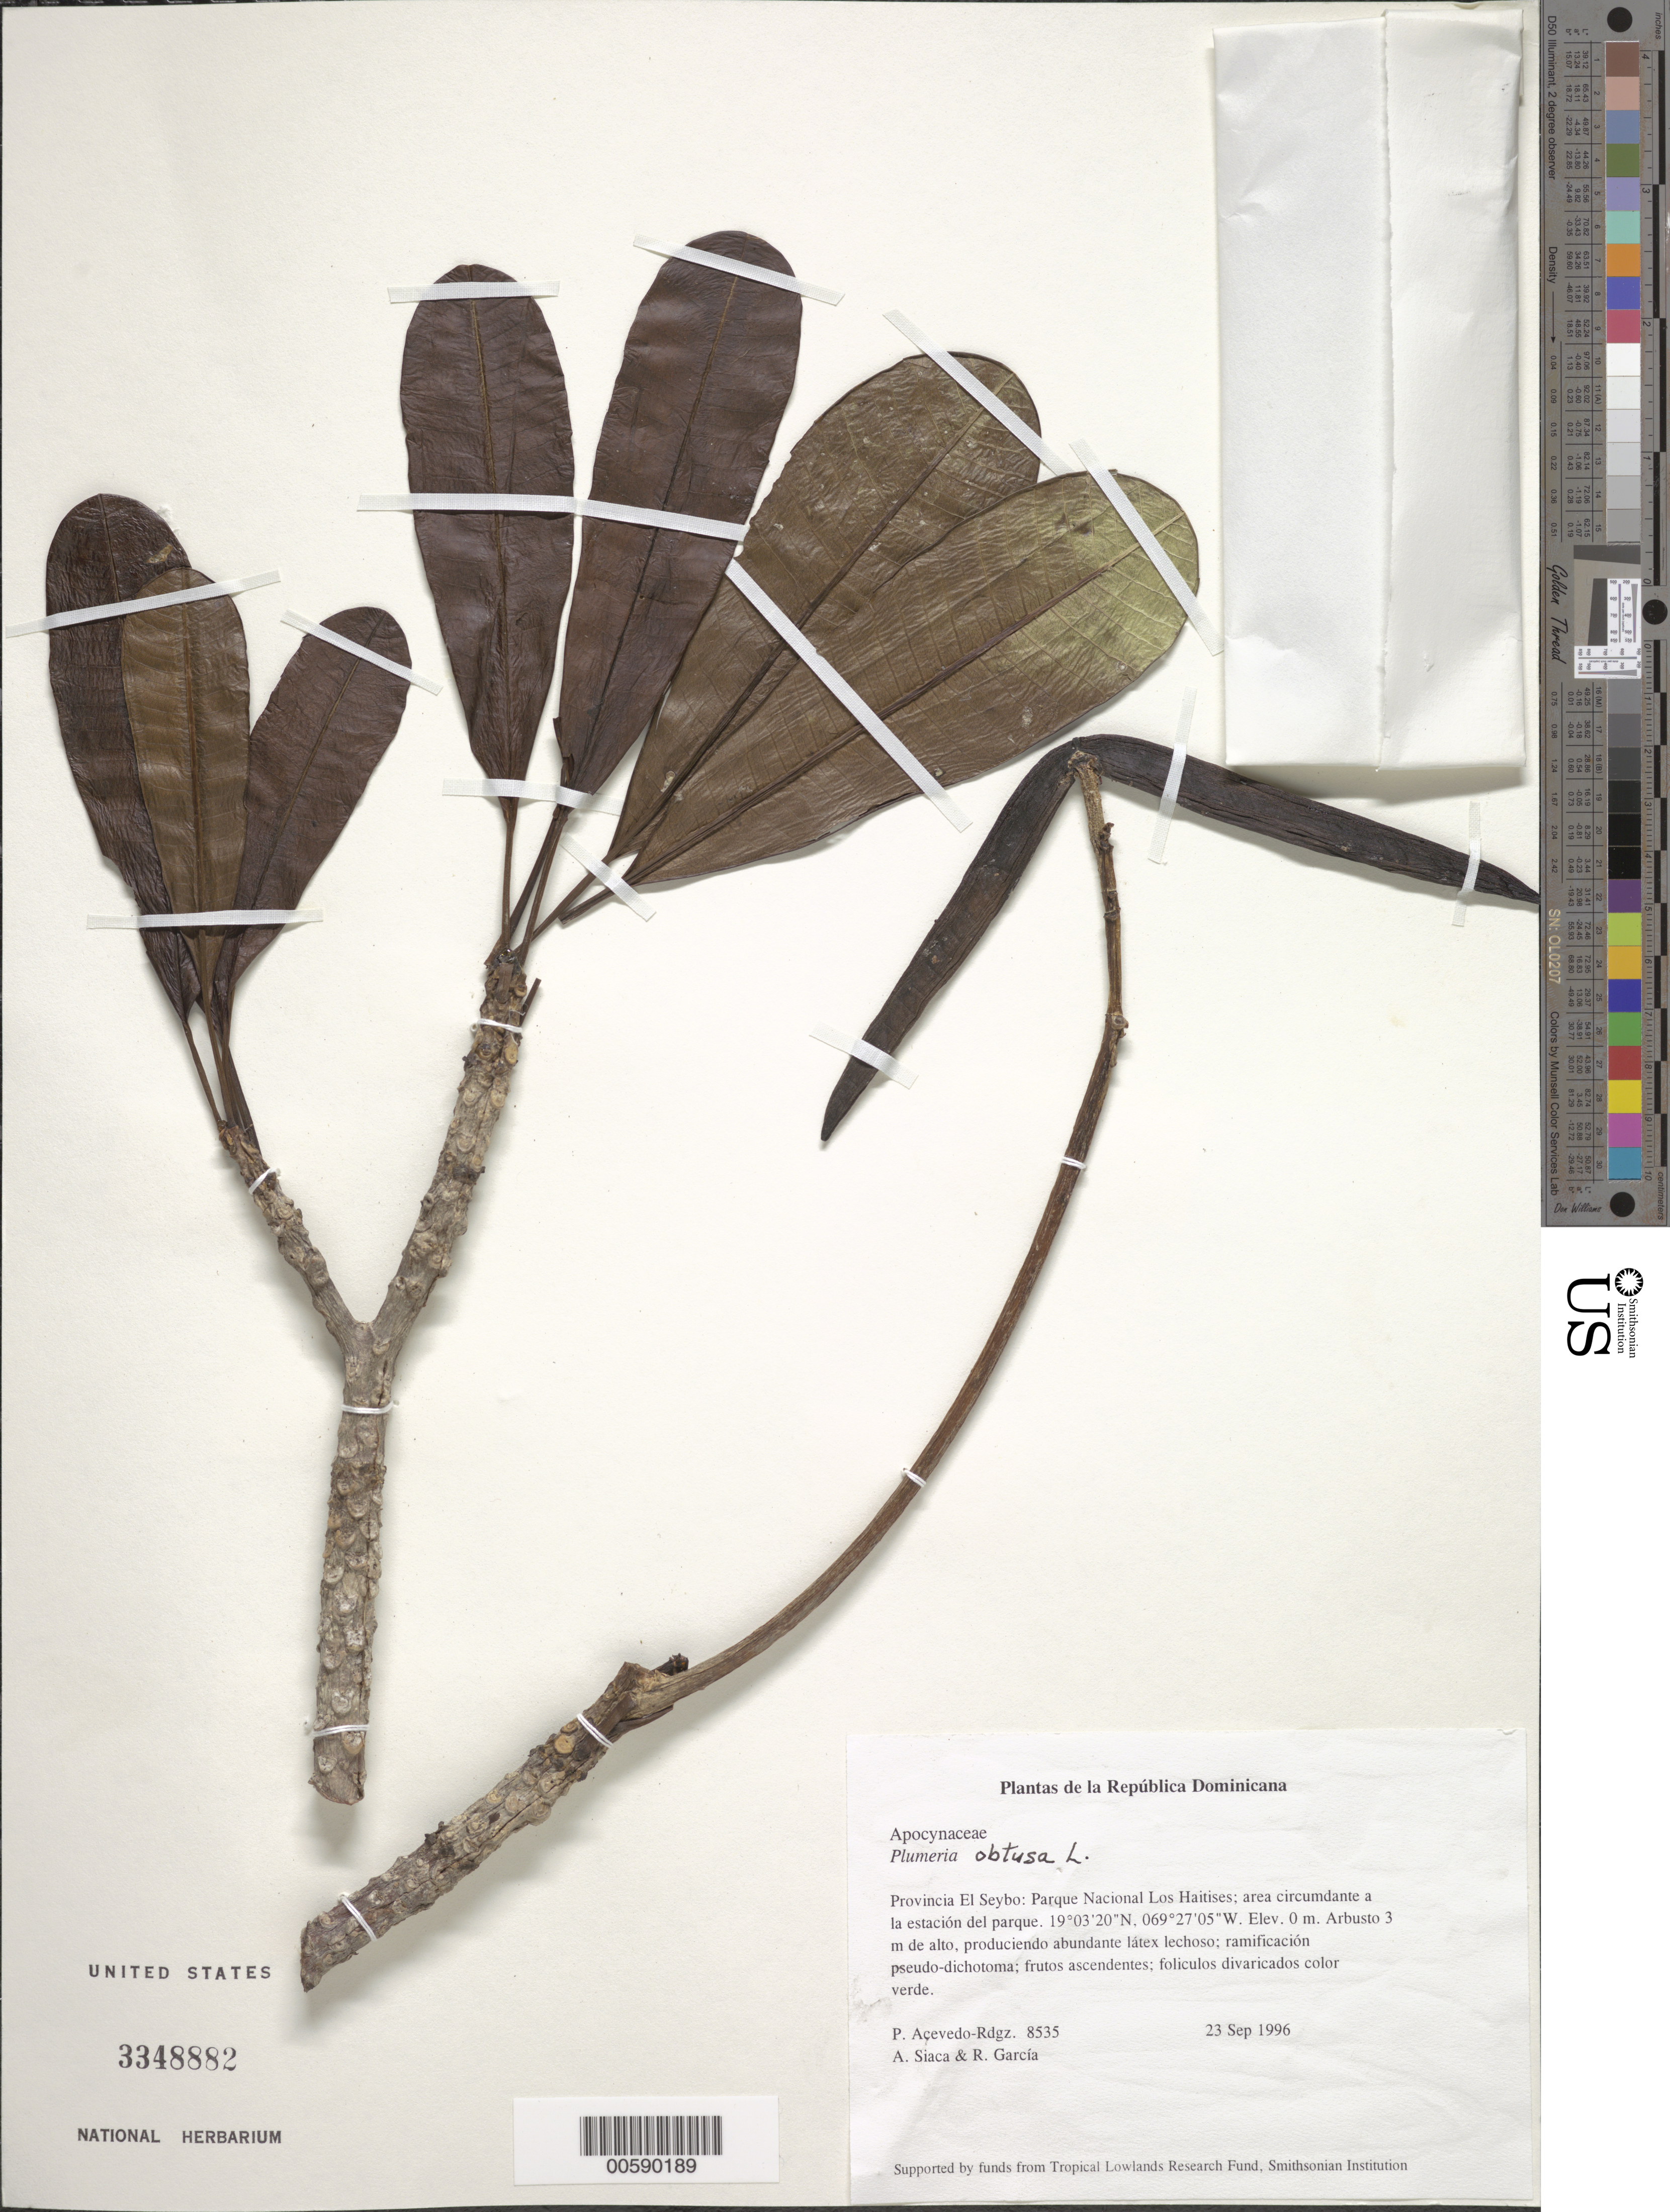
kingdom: Plantae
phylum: Tracheophyta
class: Magnoliopsida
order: Gentianales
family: Apocynaceae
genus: Plumeria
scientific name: Plumeria obtusa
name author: L.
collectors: P. Acevedo-Rodr., A. Siaca & R. G. García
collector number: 8535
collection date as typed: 23 Sep 1996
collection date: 1996-09-23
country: Dominican Republic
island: Hispaniola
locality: Provincia El Seibo: Parque Nacional Los Haitises; area circumdante a la estación del parque.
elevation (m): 0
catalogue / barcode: US 3348882